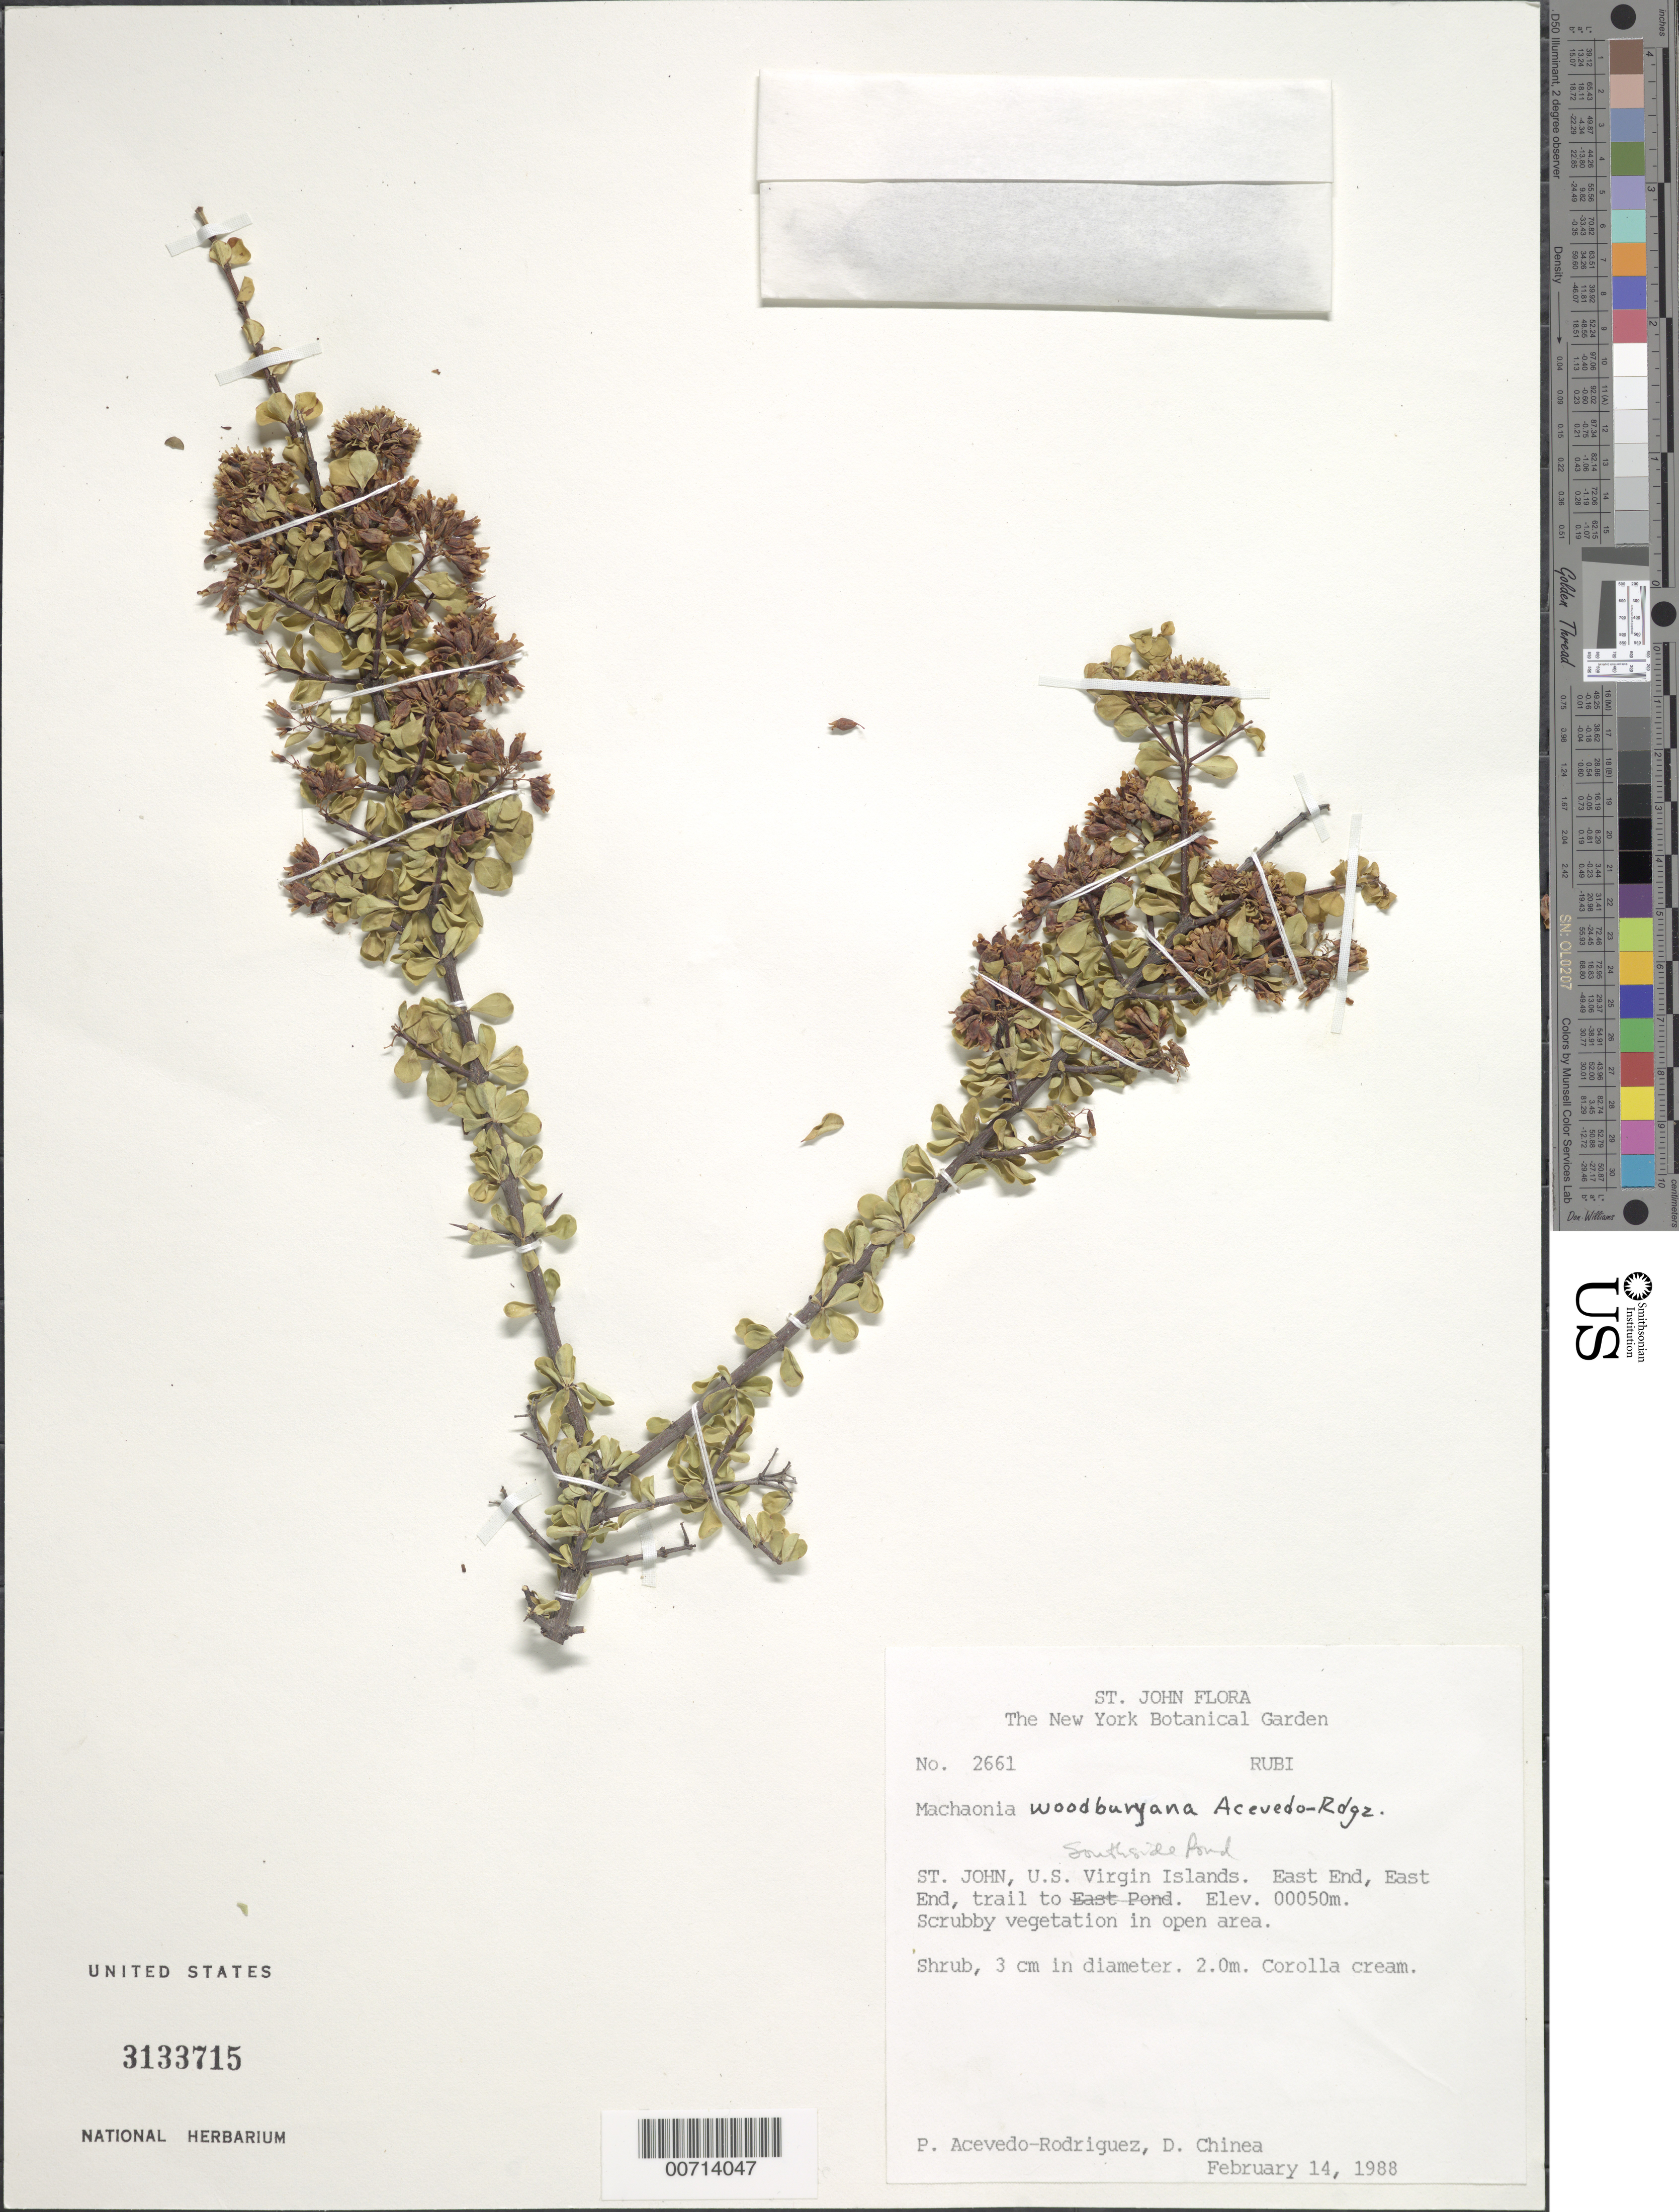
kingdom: Plantae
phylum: Tracheophyta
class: Magnoliopsida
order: Gentianales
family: Rubiaceae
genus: Machaonia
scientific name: Machaonia woodburyana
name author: Acev.-Rodr.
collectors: P. Acevedo-Rodr. & D. Chinea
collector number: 2661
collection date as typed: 14 Feb 1988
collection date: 1988-02-14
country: U.S. Virgin Islands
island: St. John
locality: East End, trail to Southside Pond.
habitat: Scrubby vegetation in open area.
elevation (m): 50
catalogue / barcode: US 3133715